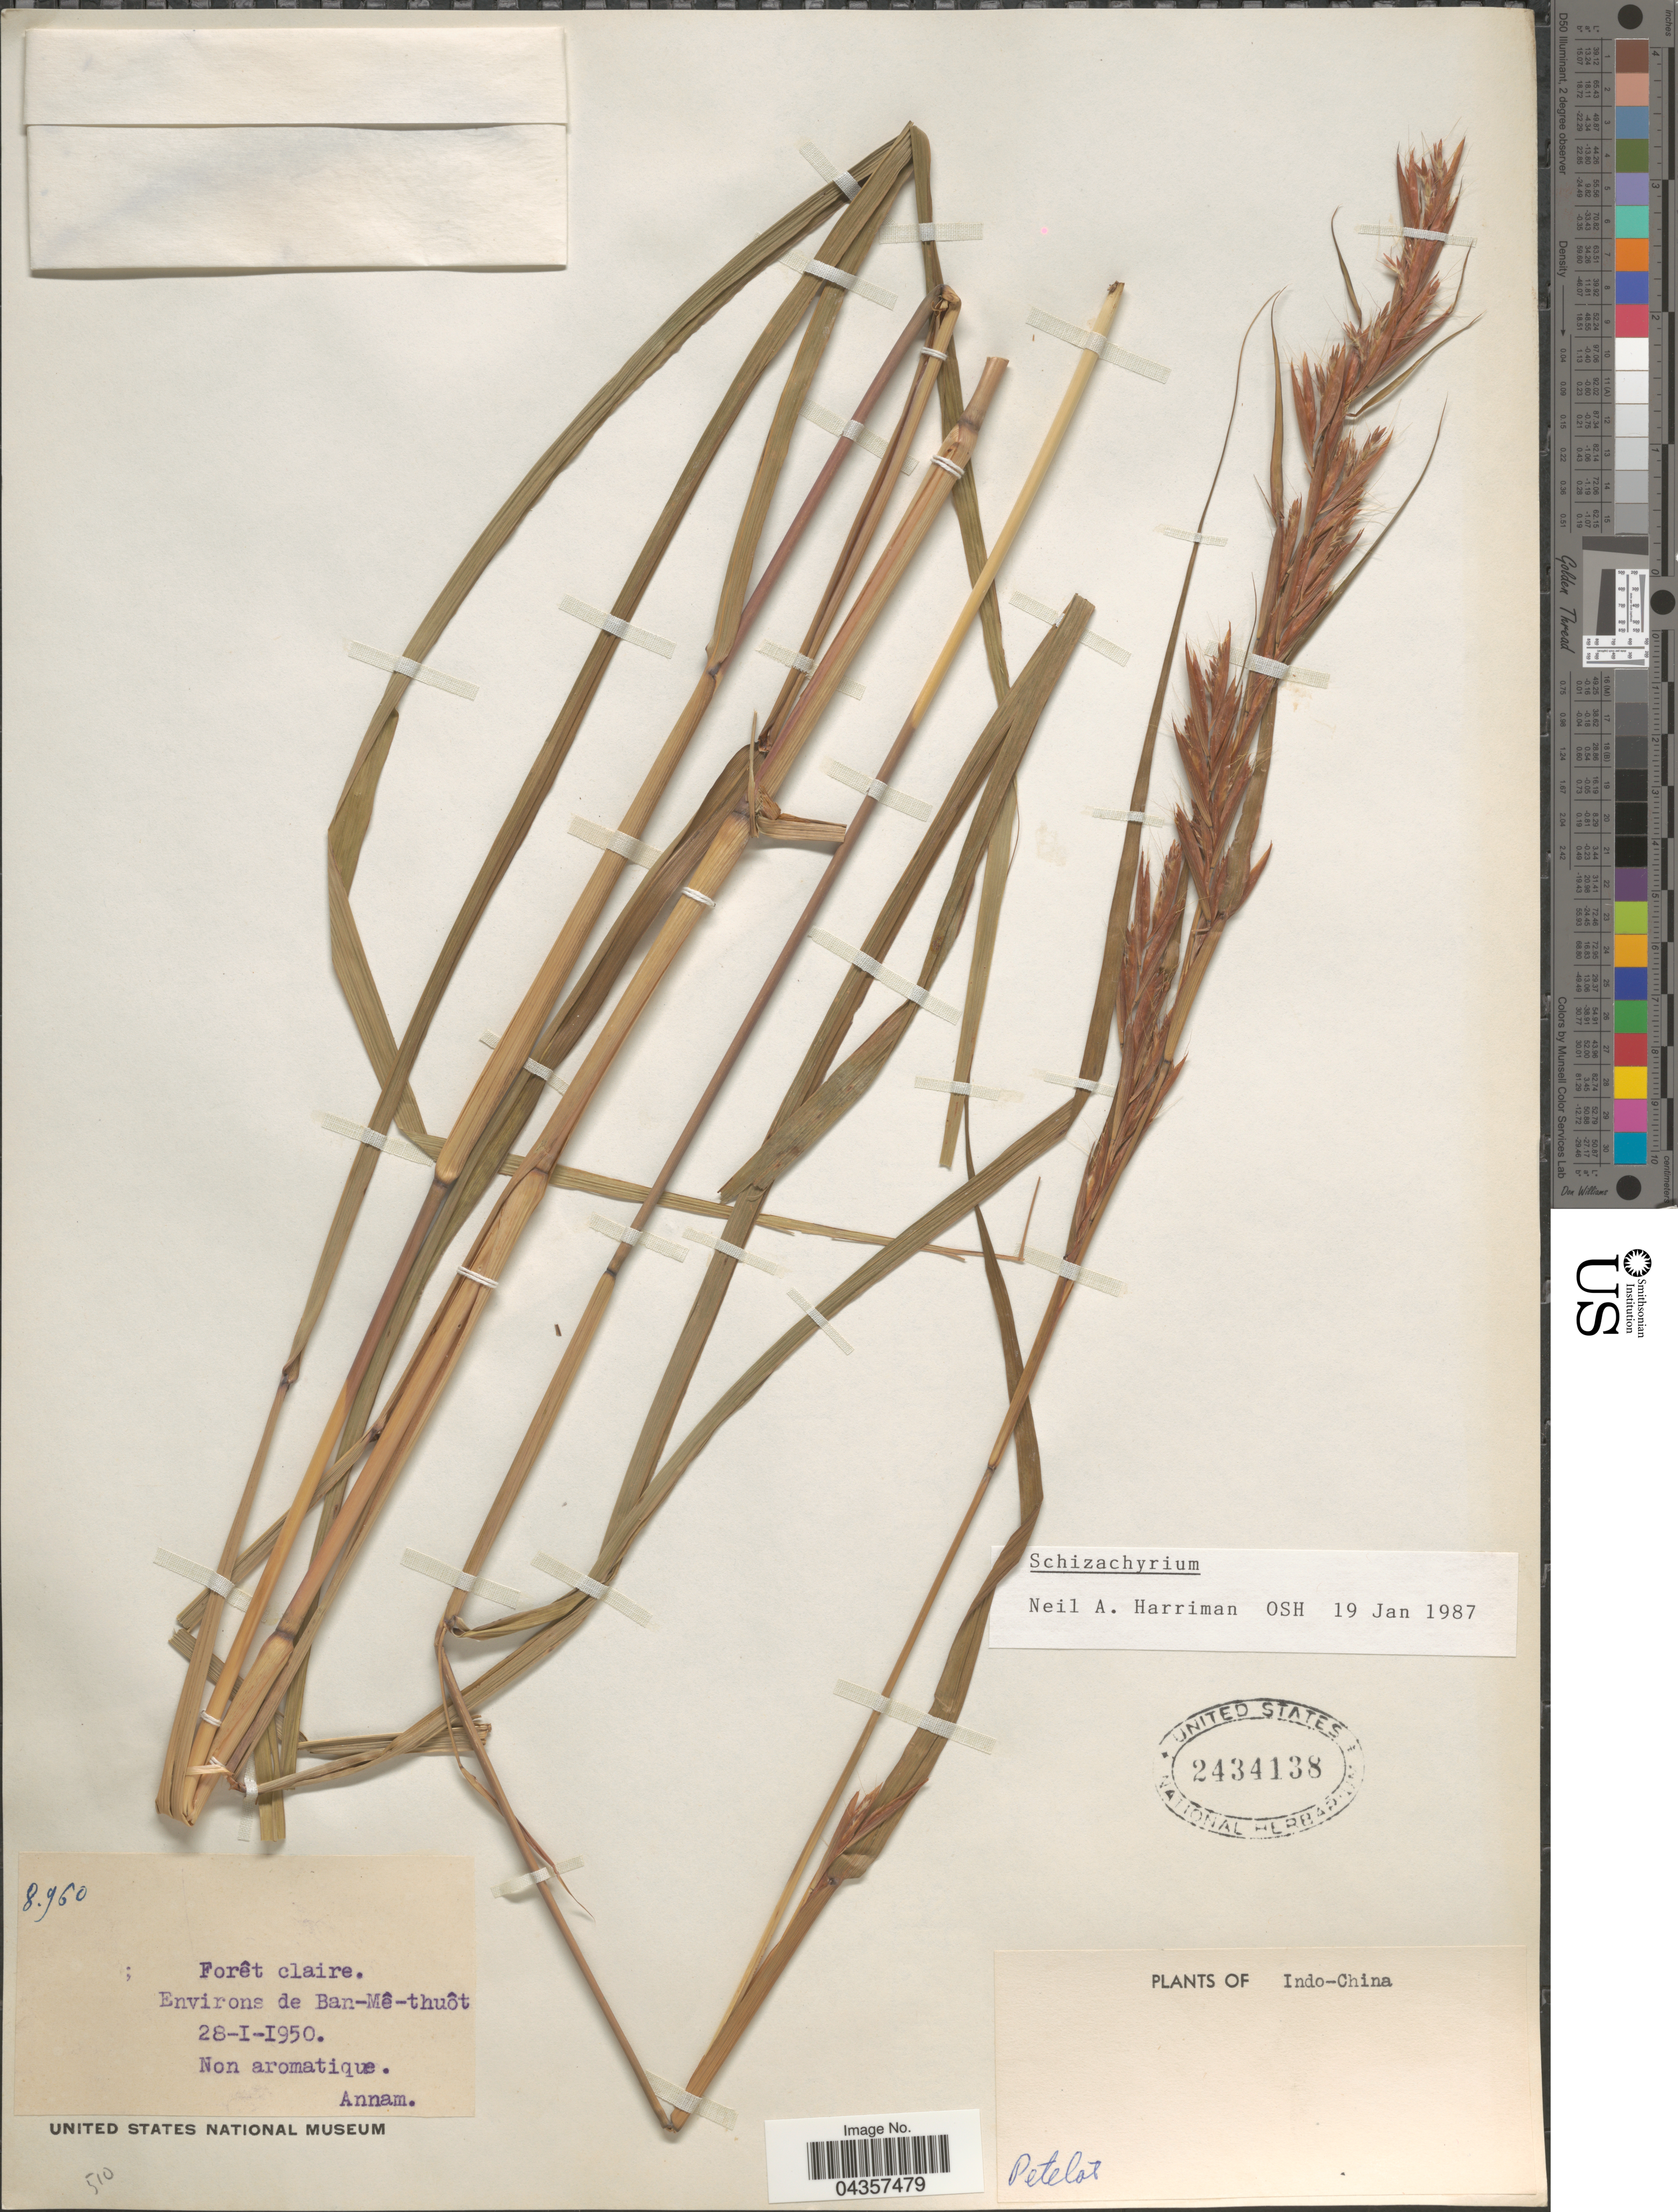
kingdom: Plantae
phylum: Tracheophyta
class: Liliopsida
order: Poales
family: Poaceae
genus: Schizachyrium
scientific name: Schizachyrium sp.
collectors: Pételot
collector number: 8960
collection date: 1950-01-28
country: Vietnam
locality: Environs de Ban-Mê-thuôt. Annam.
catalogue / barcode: US 2434138